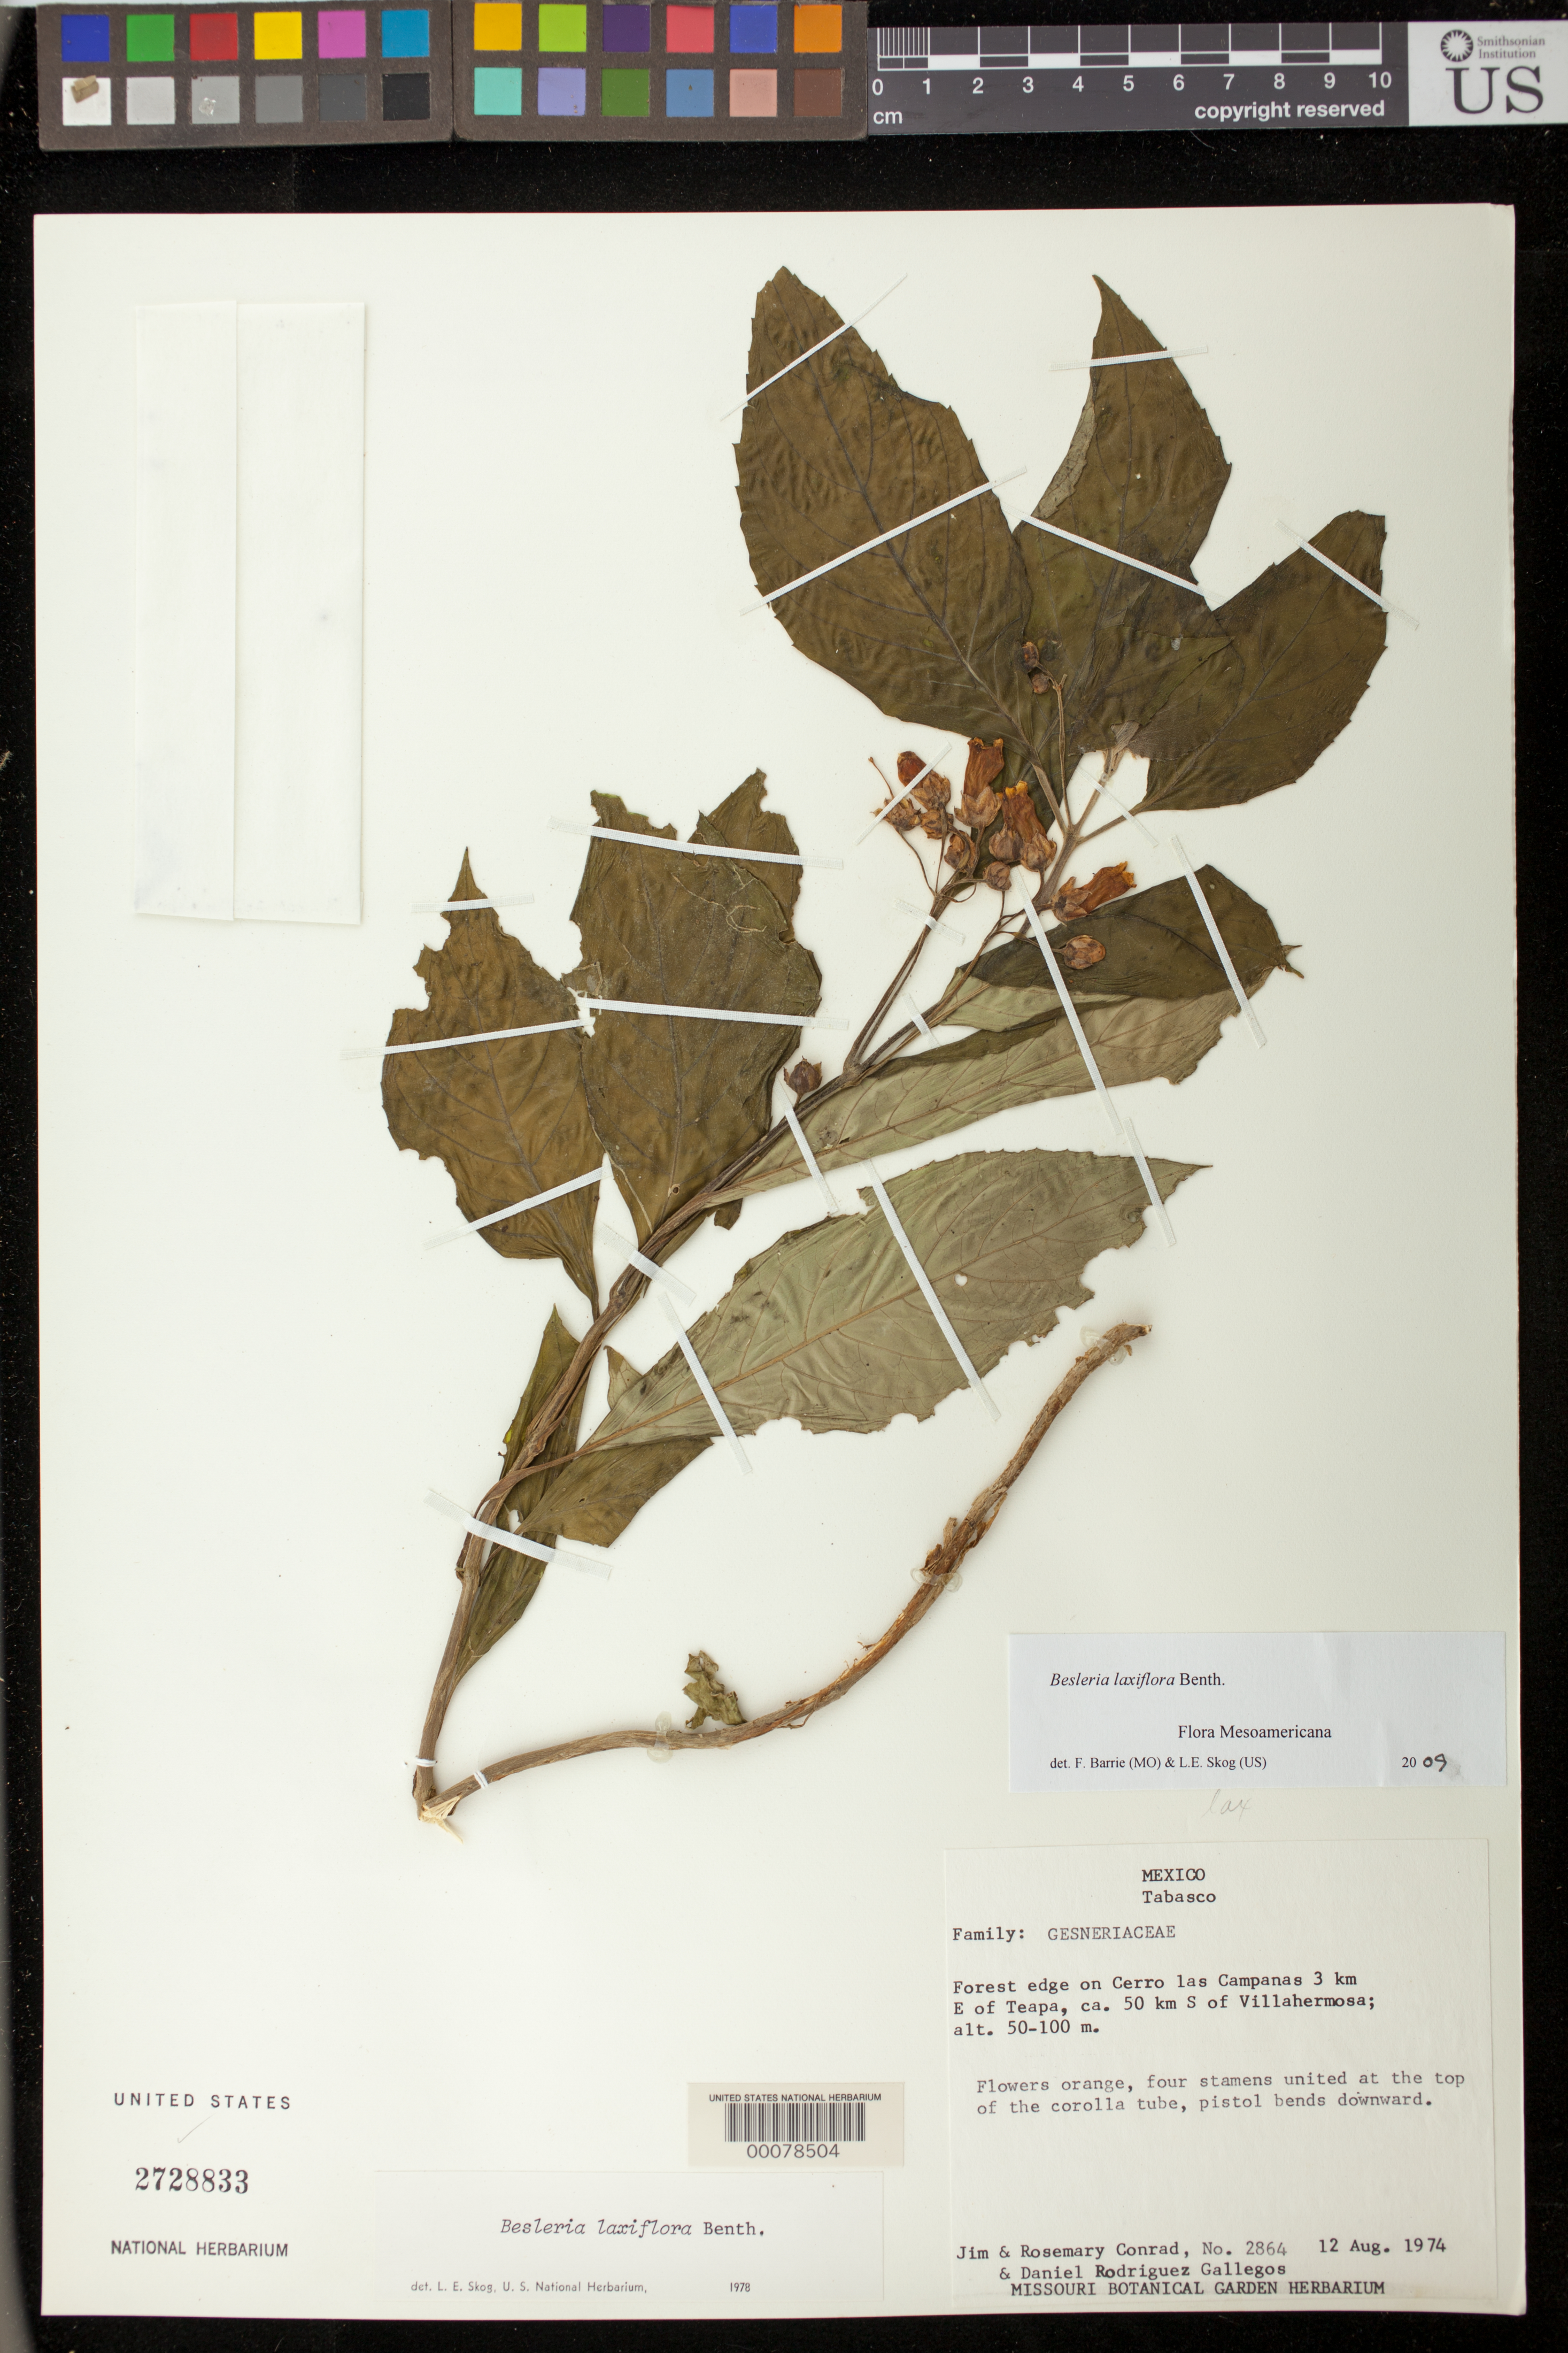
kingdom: Plantae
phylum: Tracheophyta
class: Magnoliopsida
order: Lamiales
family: Gesneriaceae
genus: Besleria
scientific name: Besleria laxiflora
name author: Benth.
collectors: J. Conrad & et al.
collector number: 2864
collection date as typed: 12 Aug 1974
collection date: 1974-08-12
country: Mexico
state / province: Tabasco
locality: Cerro las Campanas 3 km E of Teapa, about 50 km S of Villahermosa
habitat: Forest edge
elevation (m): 50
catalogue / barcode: US 2728833